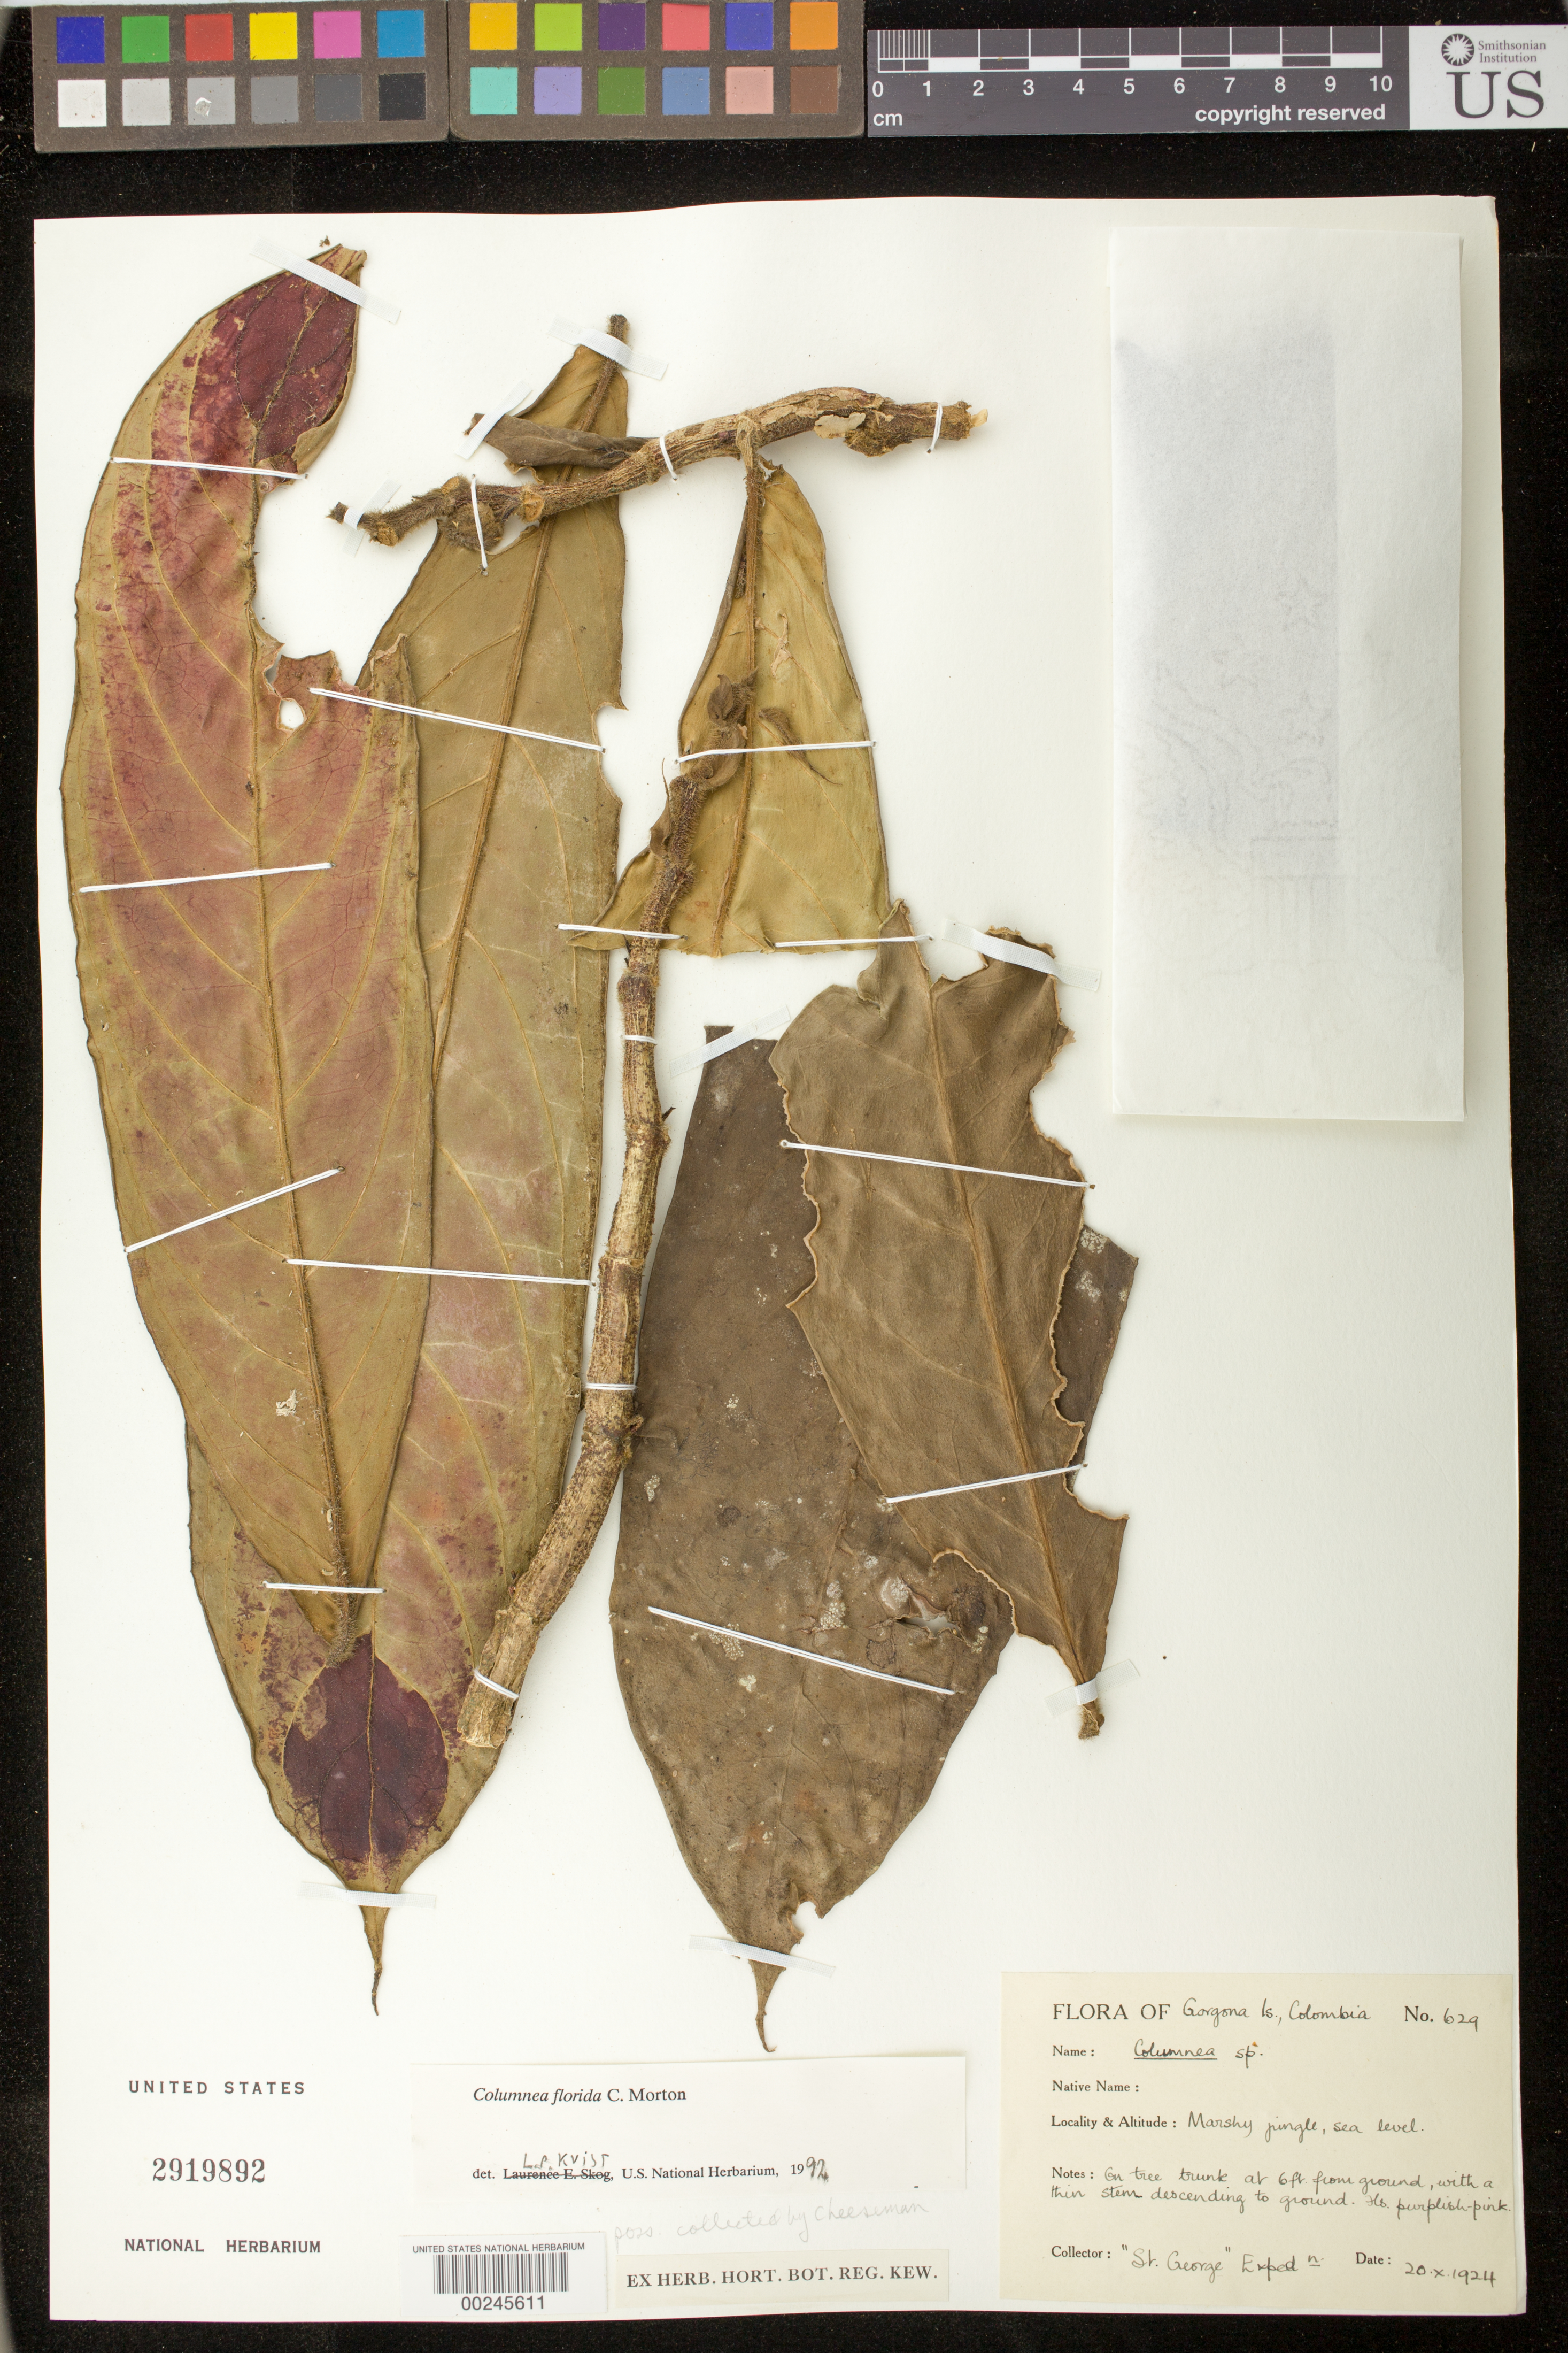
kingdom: Plantae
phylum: Tracheophyta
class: Magnoliopsida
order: Lamiales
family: Gesneriaceae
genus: Columnea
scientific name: Columnea florida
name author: C.V. Morton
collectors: St. George Exped.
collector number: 629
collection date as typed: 20 Oct 1924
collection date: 1924-10-20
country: Colombia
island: Gorgona Island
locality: Gorgona Island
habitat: Marshy jungle, sea level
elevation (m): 0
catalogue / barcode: US 2919892